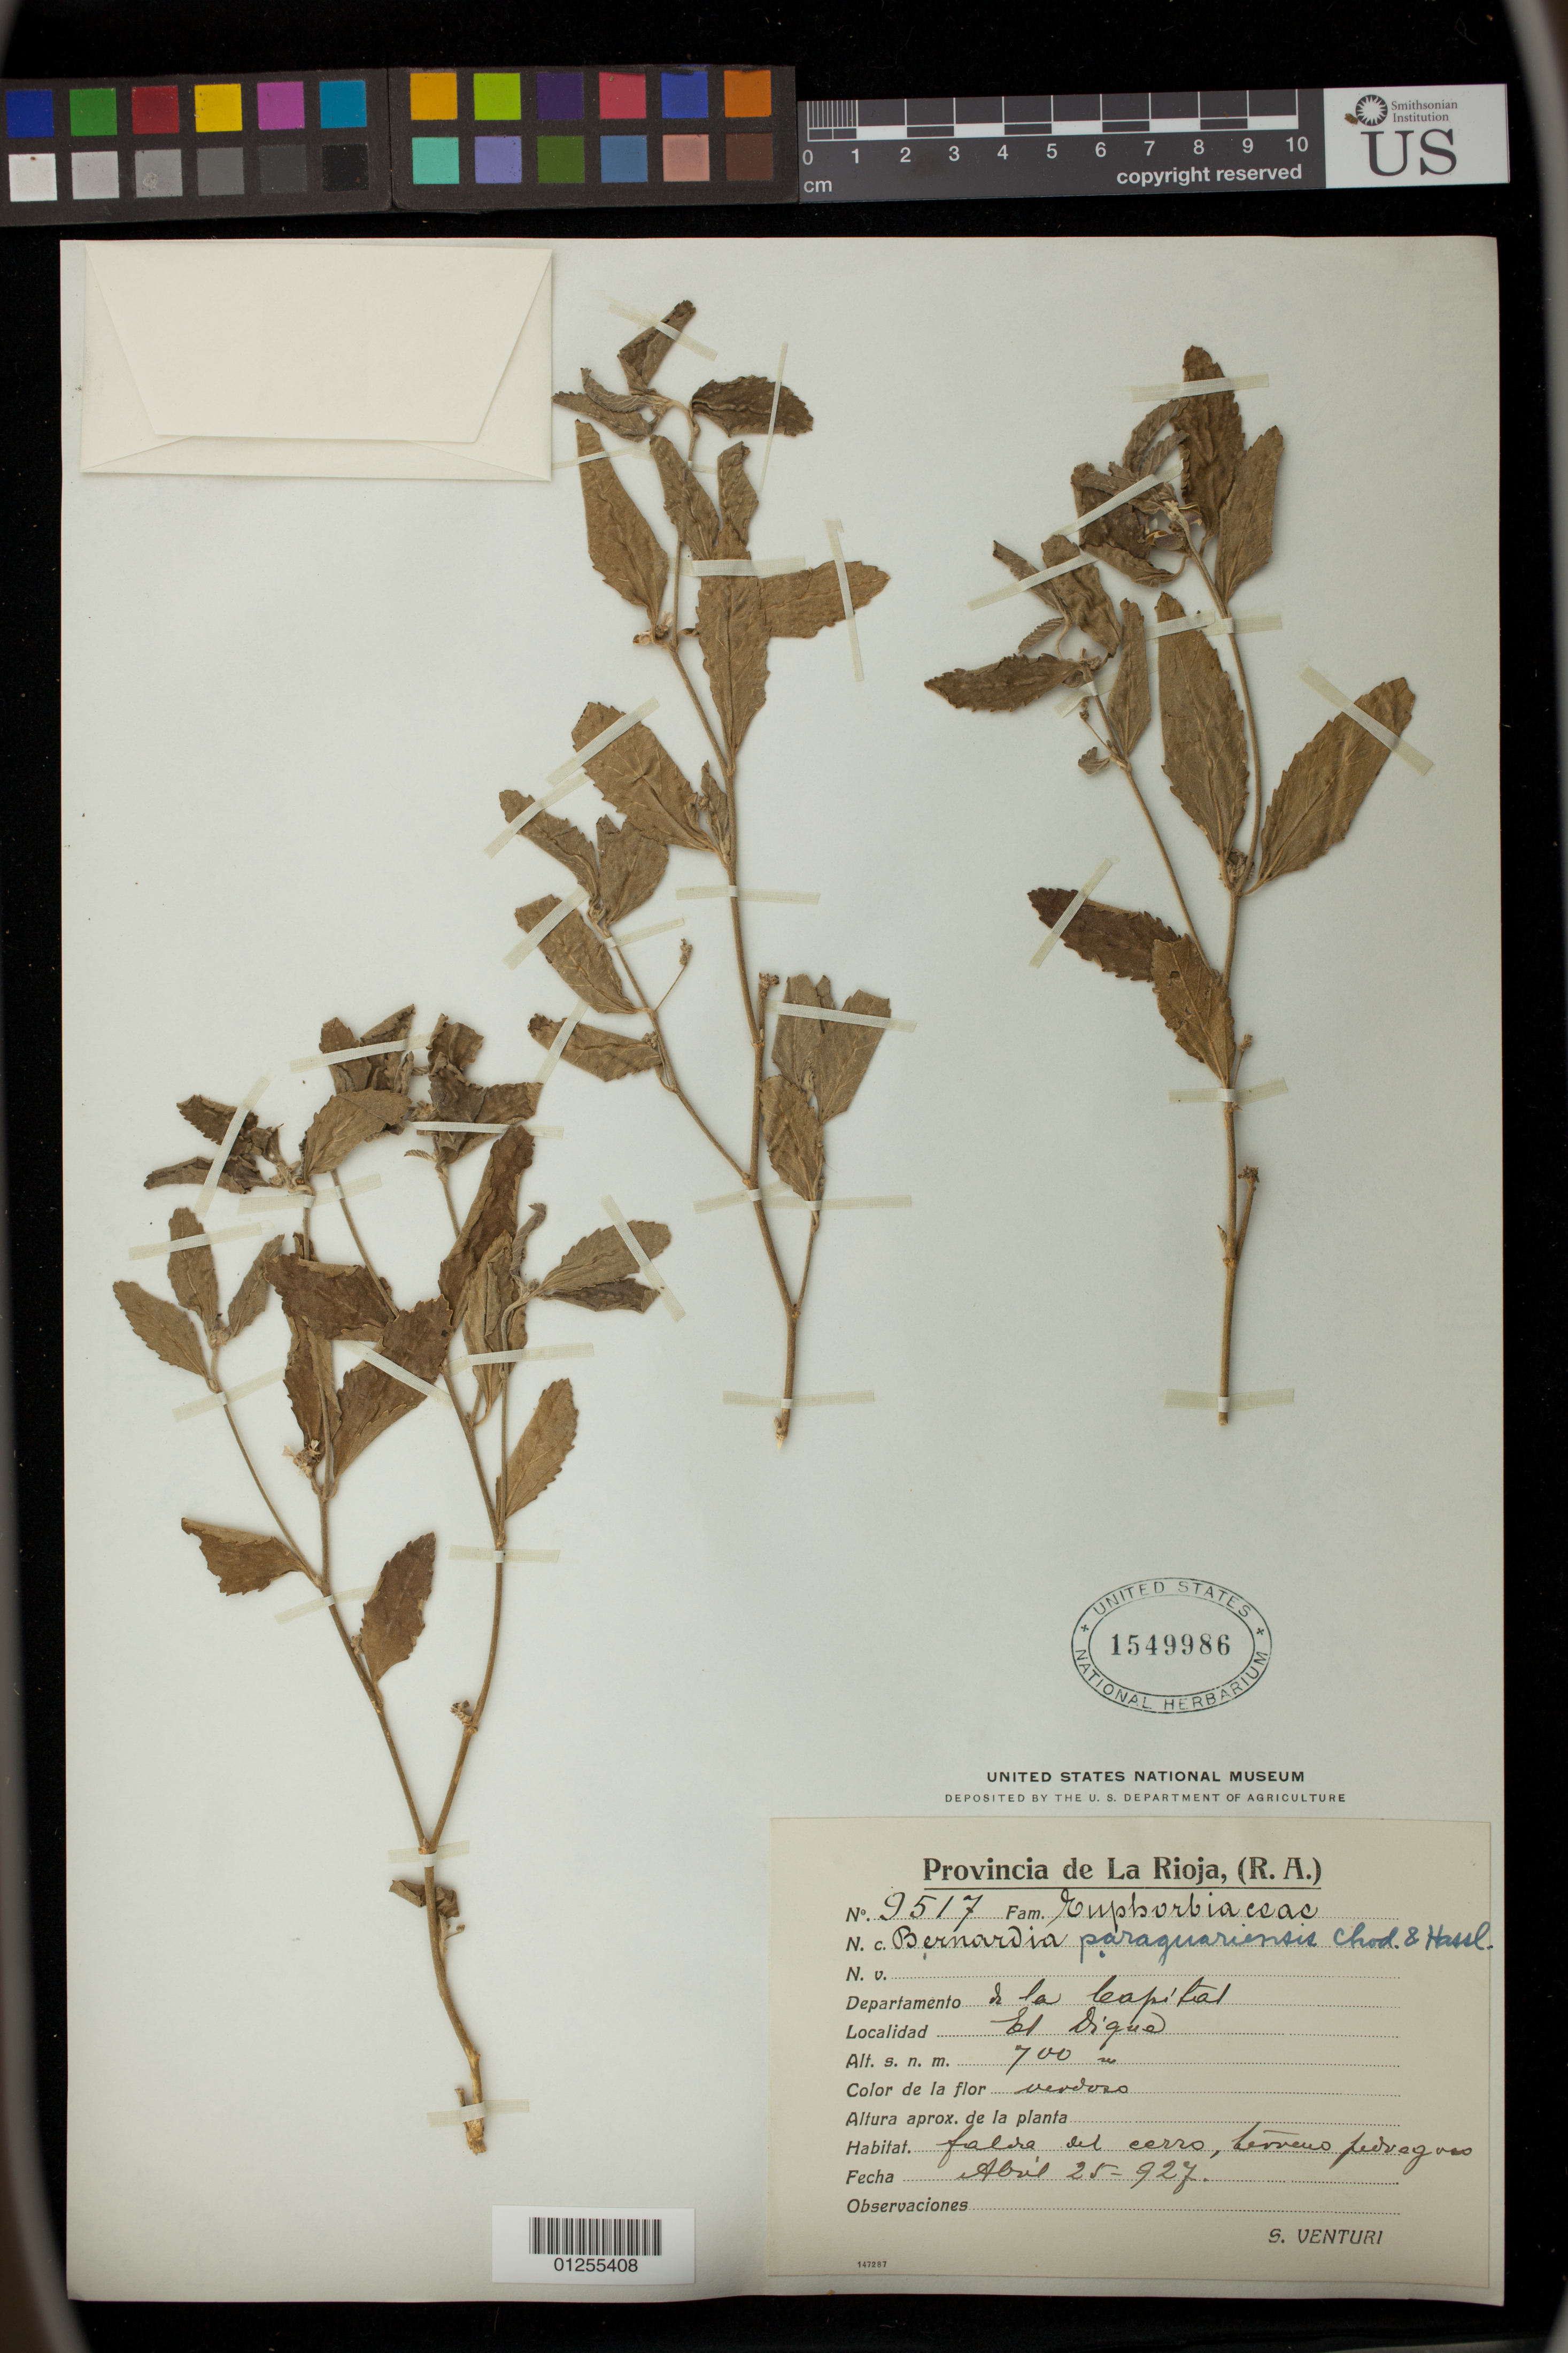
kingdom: Plantae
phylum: Tracheophyta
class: Magnoliopsida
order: Malpighiales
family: Euphorbiaceae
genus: Bernardia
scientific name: Bernardia paraguariensis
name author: Chodat & Hassl.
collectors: S. Venturi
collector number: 147287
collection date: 1927-04-25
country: Argentina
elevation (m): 700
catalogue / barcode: US 1549986